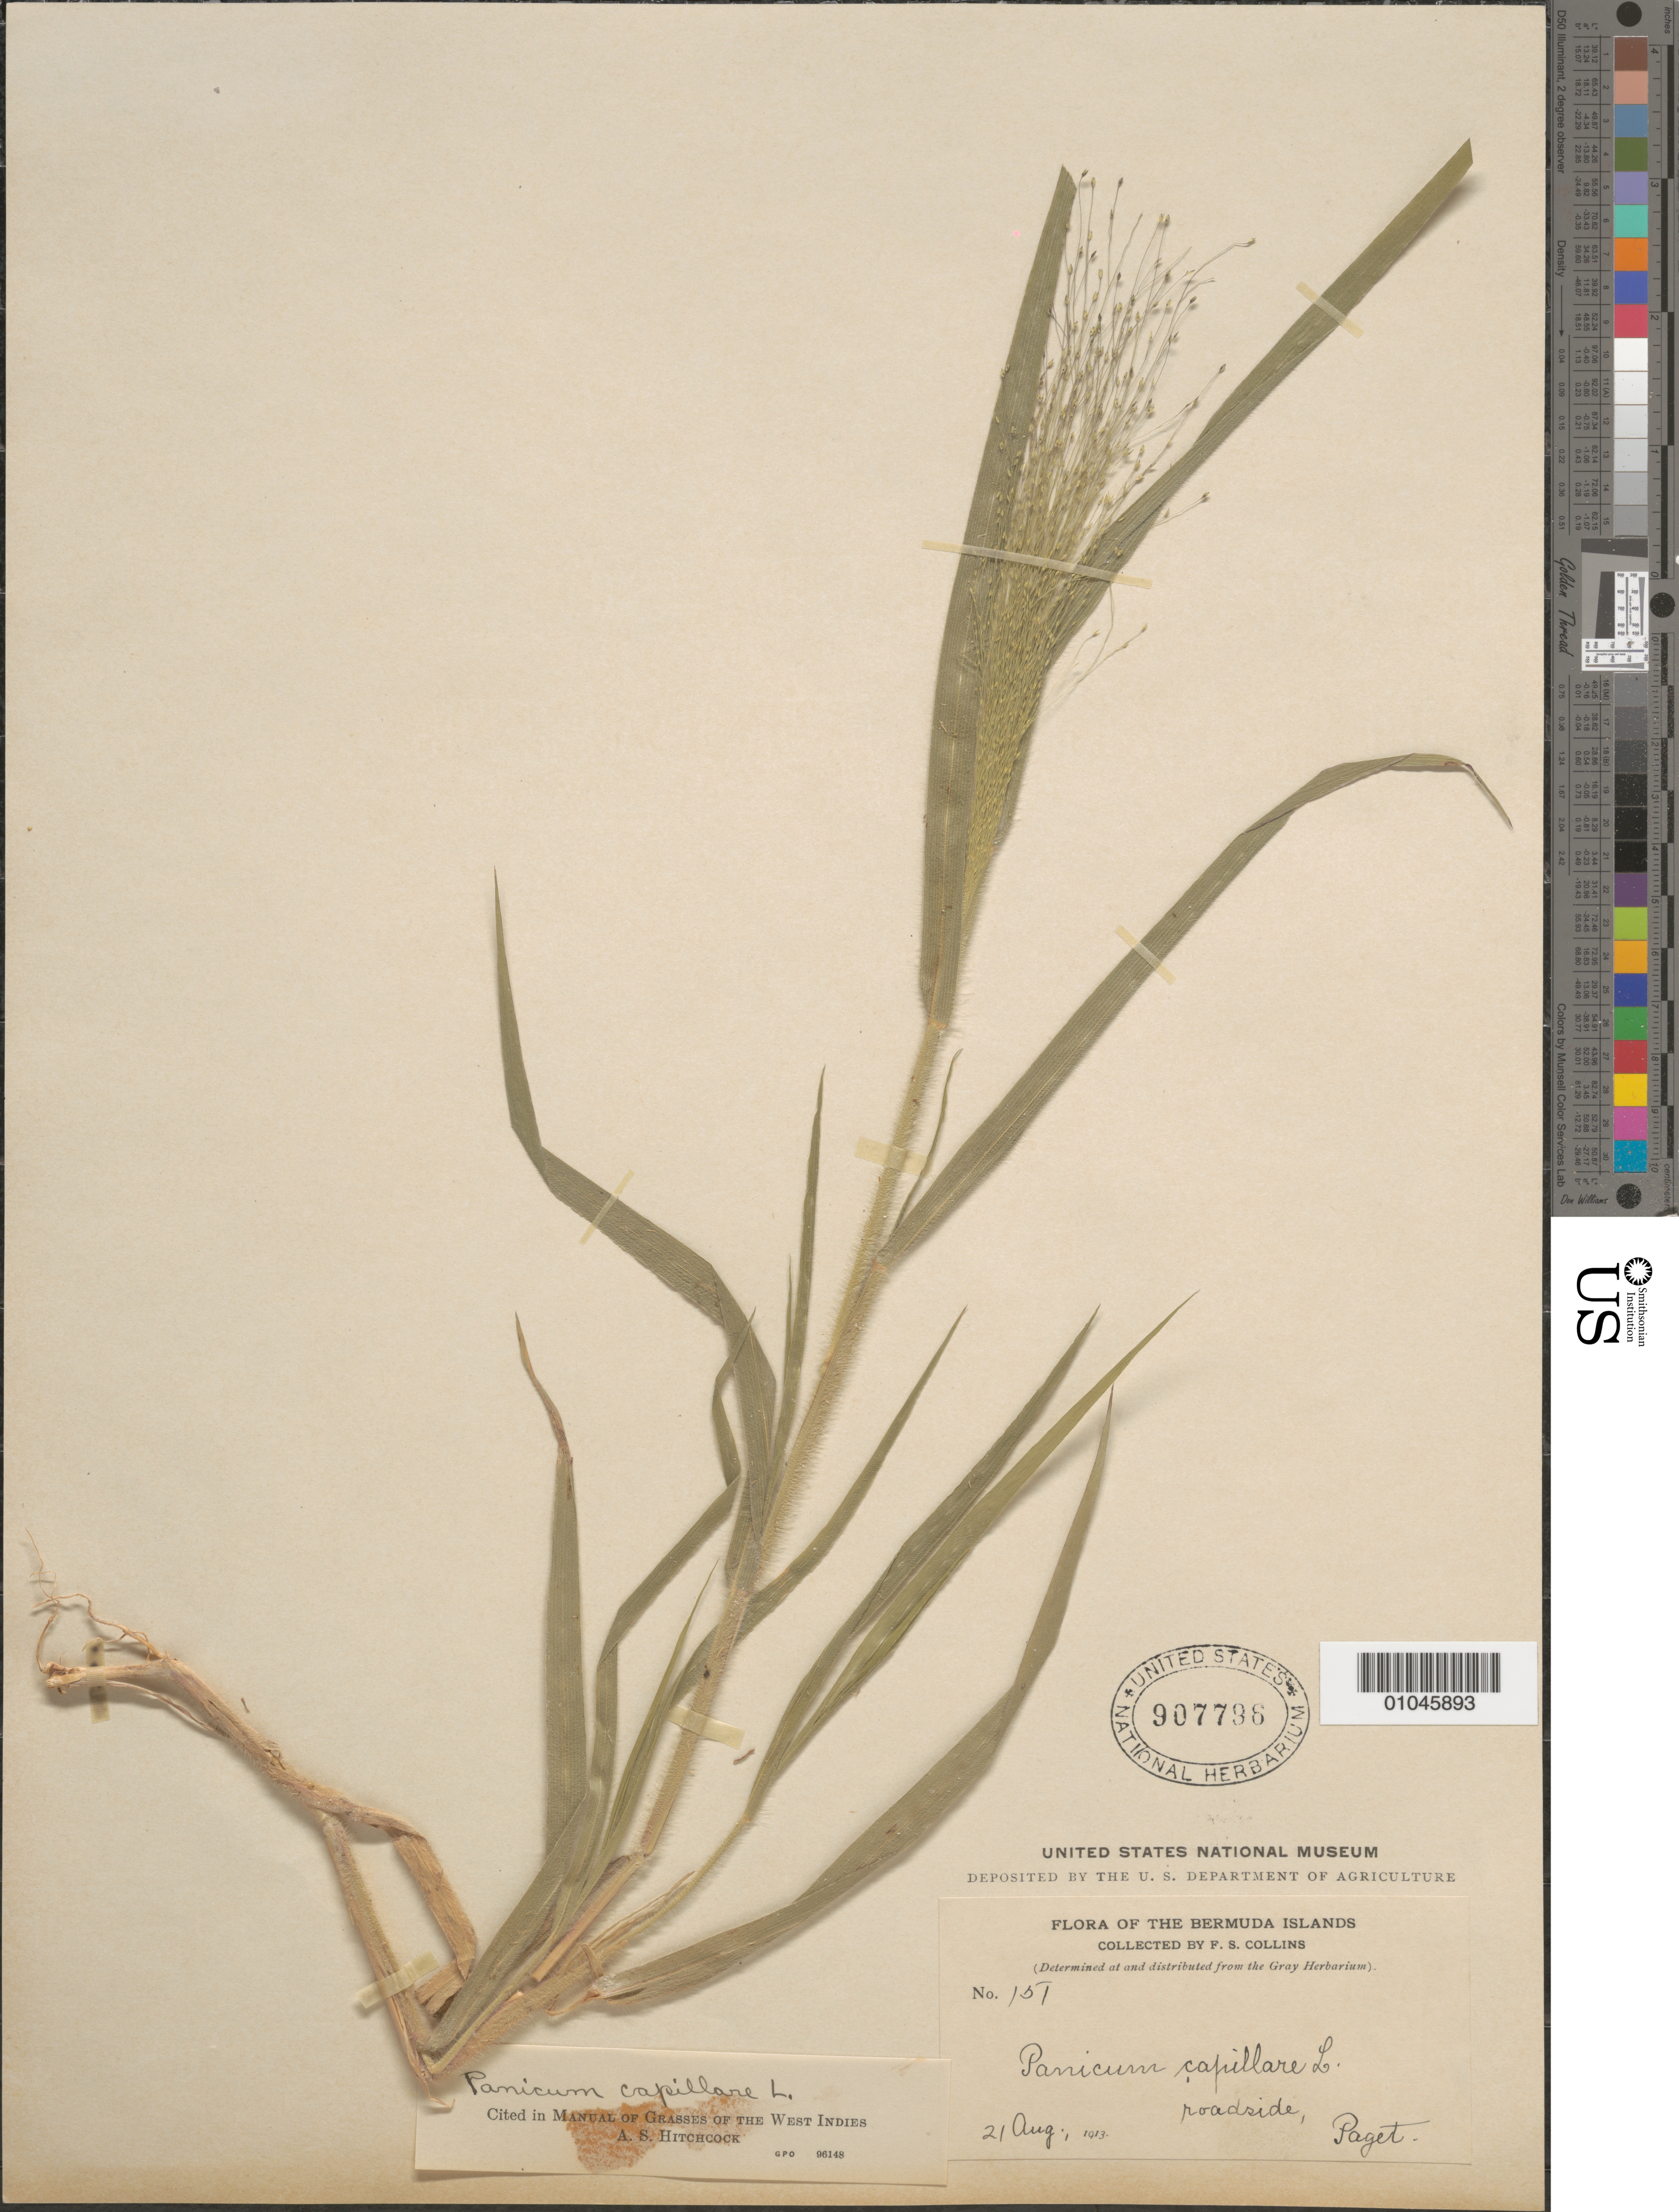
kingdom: Plantae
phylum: Tracheophyta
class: Liliopsida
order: Poales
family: Poaceae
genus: Panicum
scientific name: Panicum capillare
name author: L.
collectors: F. Collins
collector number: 157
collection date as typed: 21 Aug 1913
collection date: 1913-08-21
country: Bermuda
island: Bermuda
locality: roadside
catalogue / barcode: US 907736